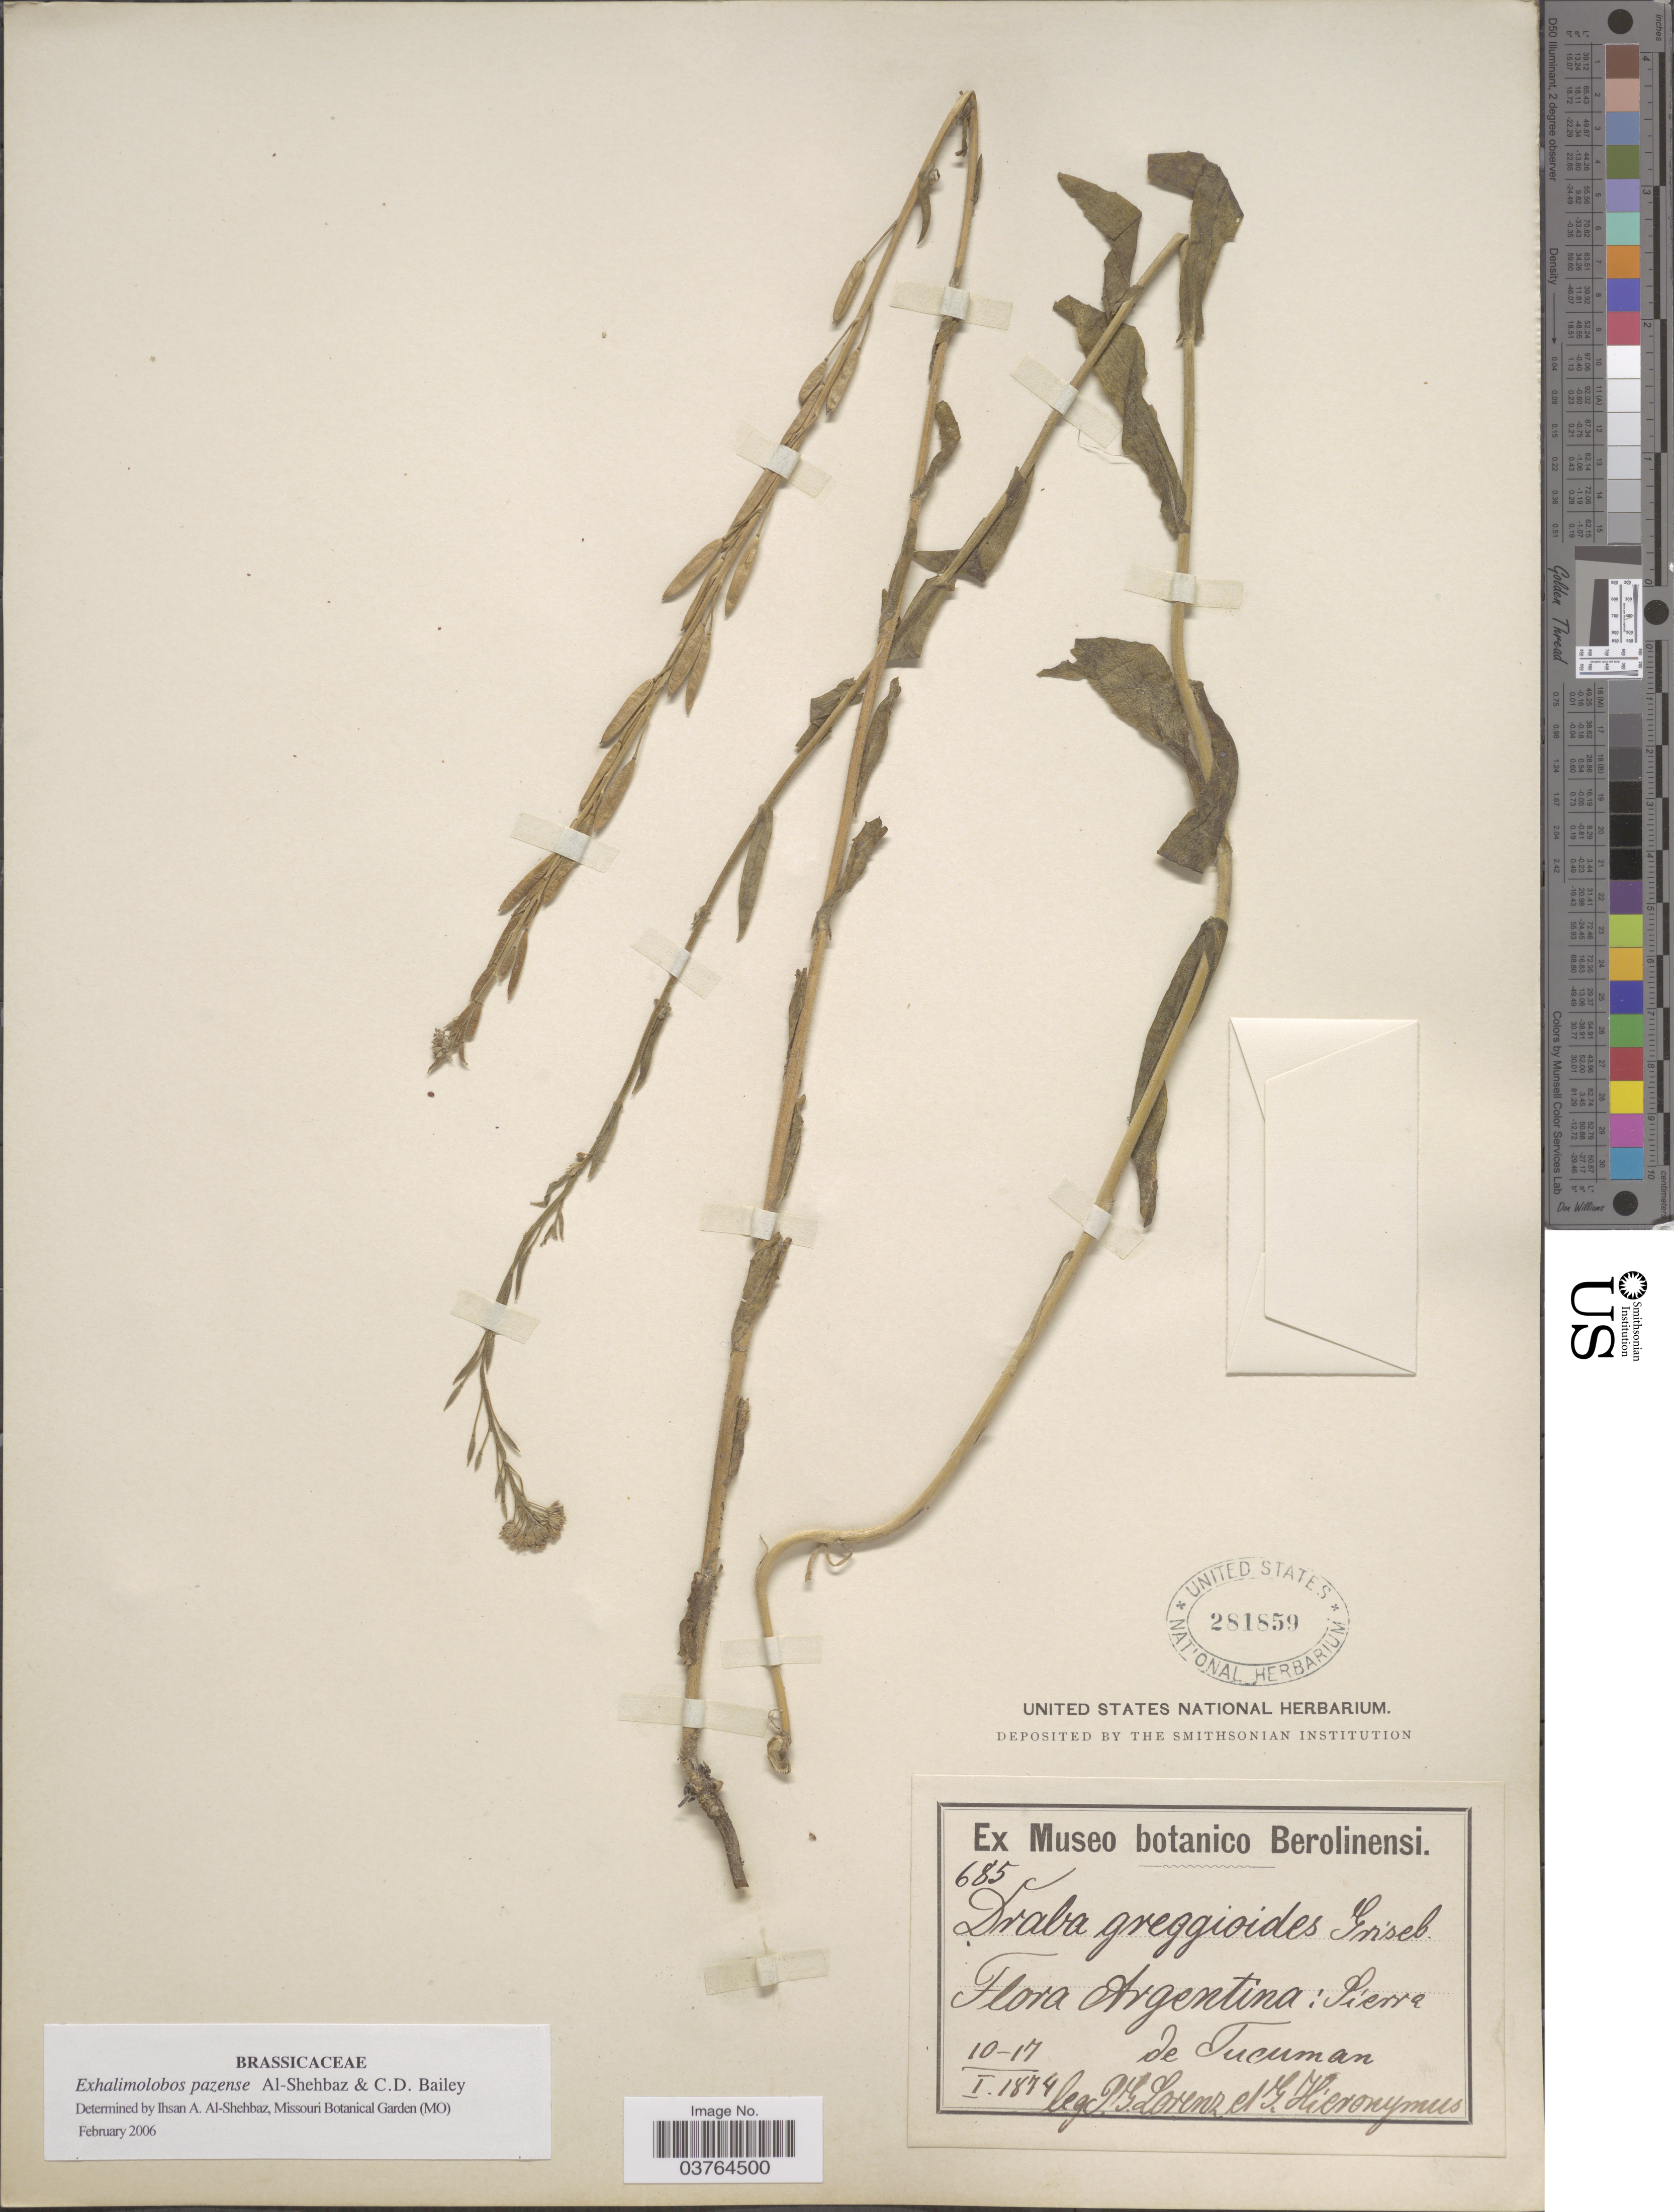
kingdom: Plantae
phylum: Tracheophyta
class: Magnoliopsida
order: Brassicales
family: Brassicaceae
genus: Exhalimolobos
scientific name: Exhalimolobos pazense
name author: (Rusby) Al-Shehbaz & C.D. Bailey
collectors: P. G. Lorentz & G. H. Hieronymus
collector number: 685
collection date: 1874-01-10/1874-01-17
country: Argentina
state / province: Tucuman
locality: Sierra de Tucuman.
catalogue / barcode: US 281859